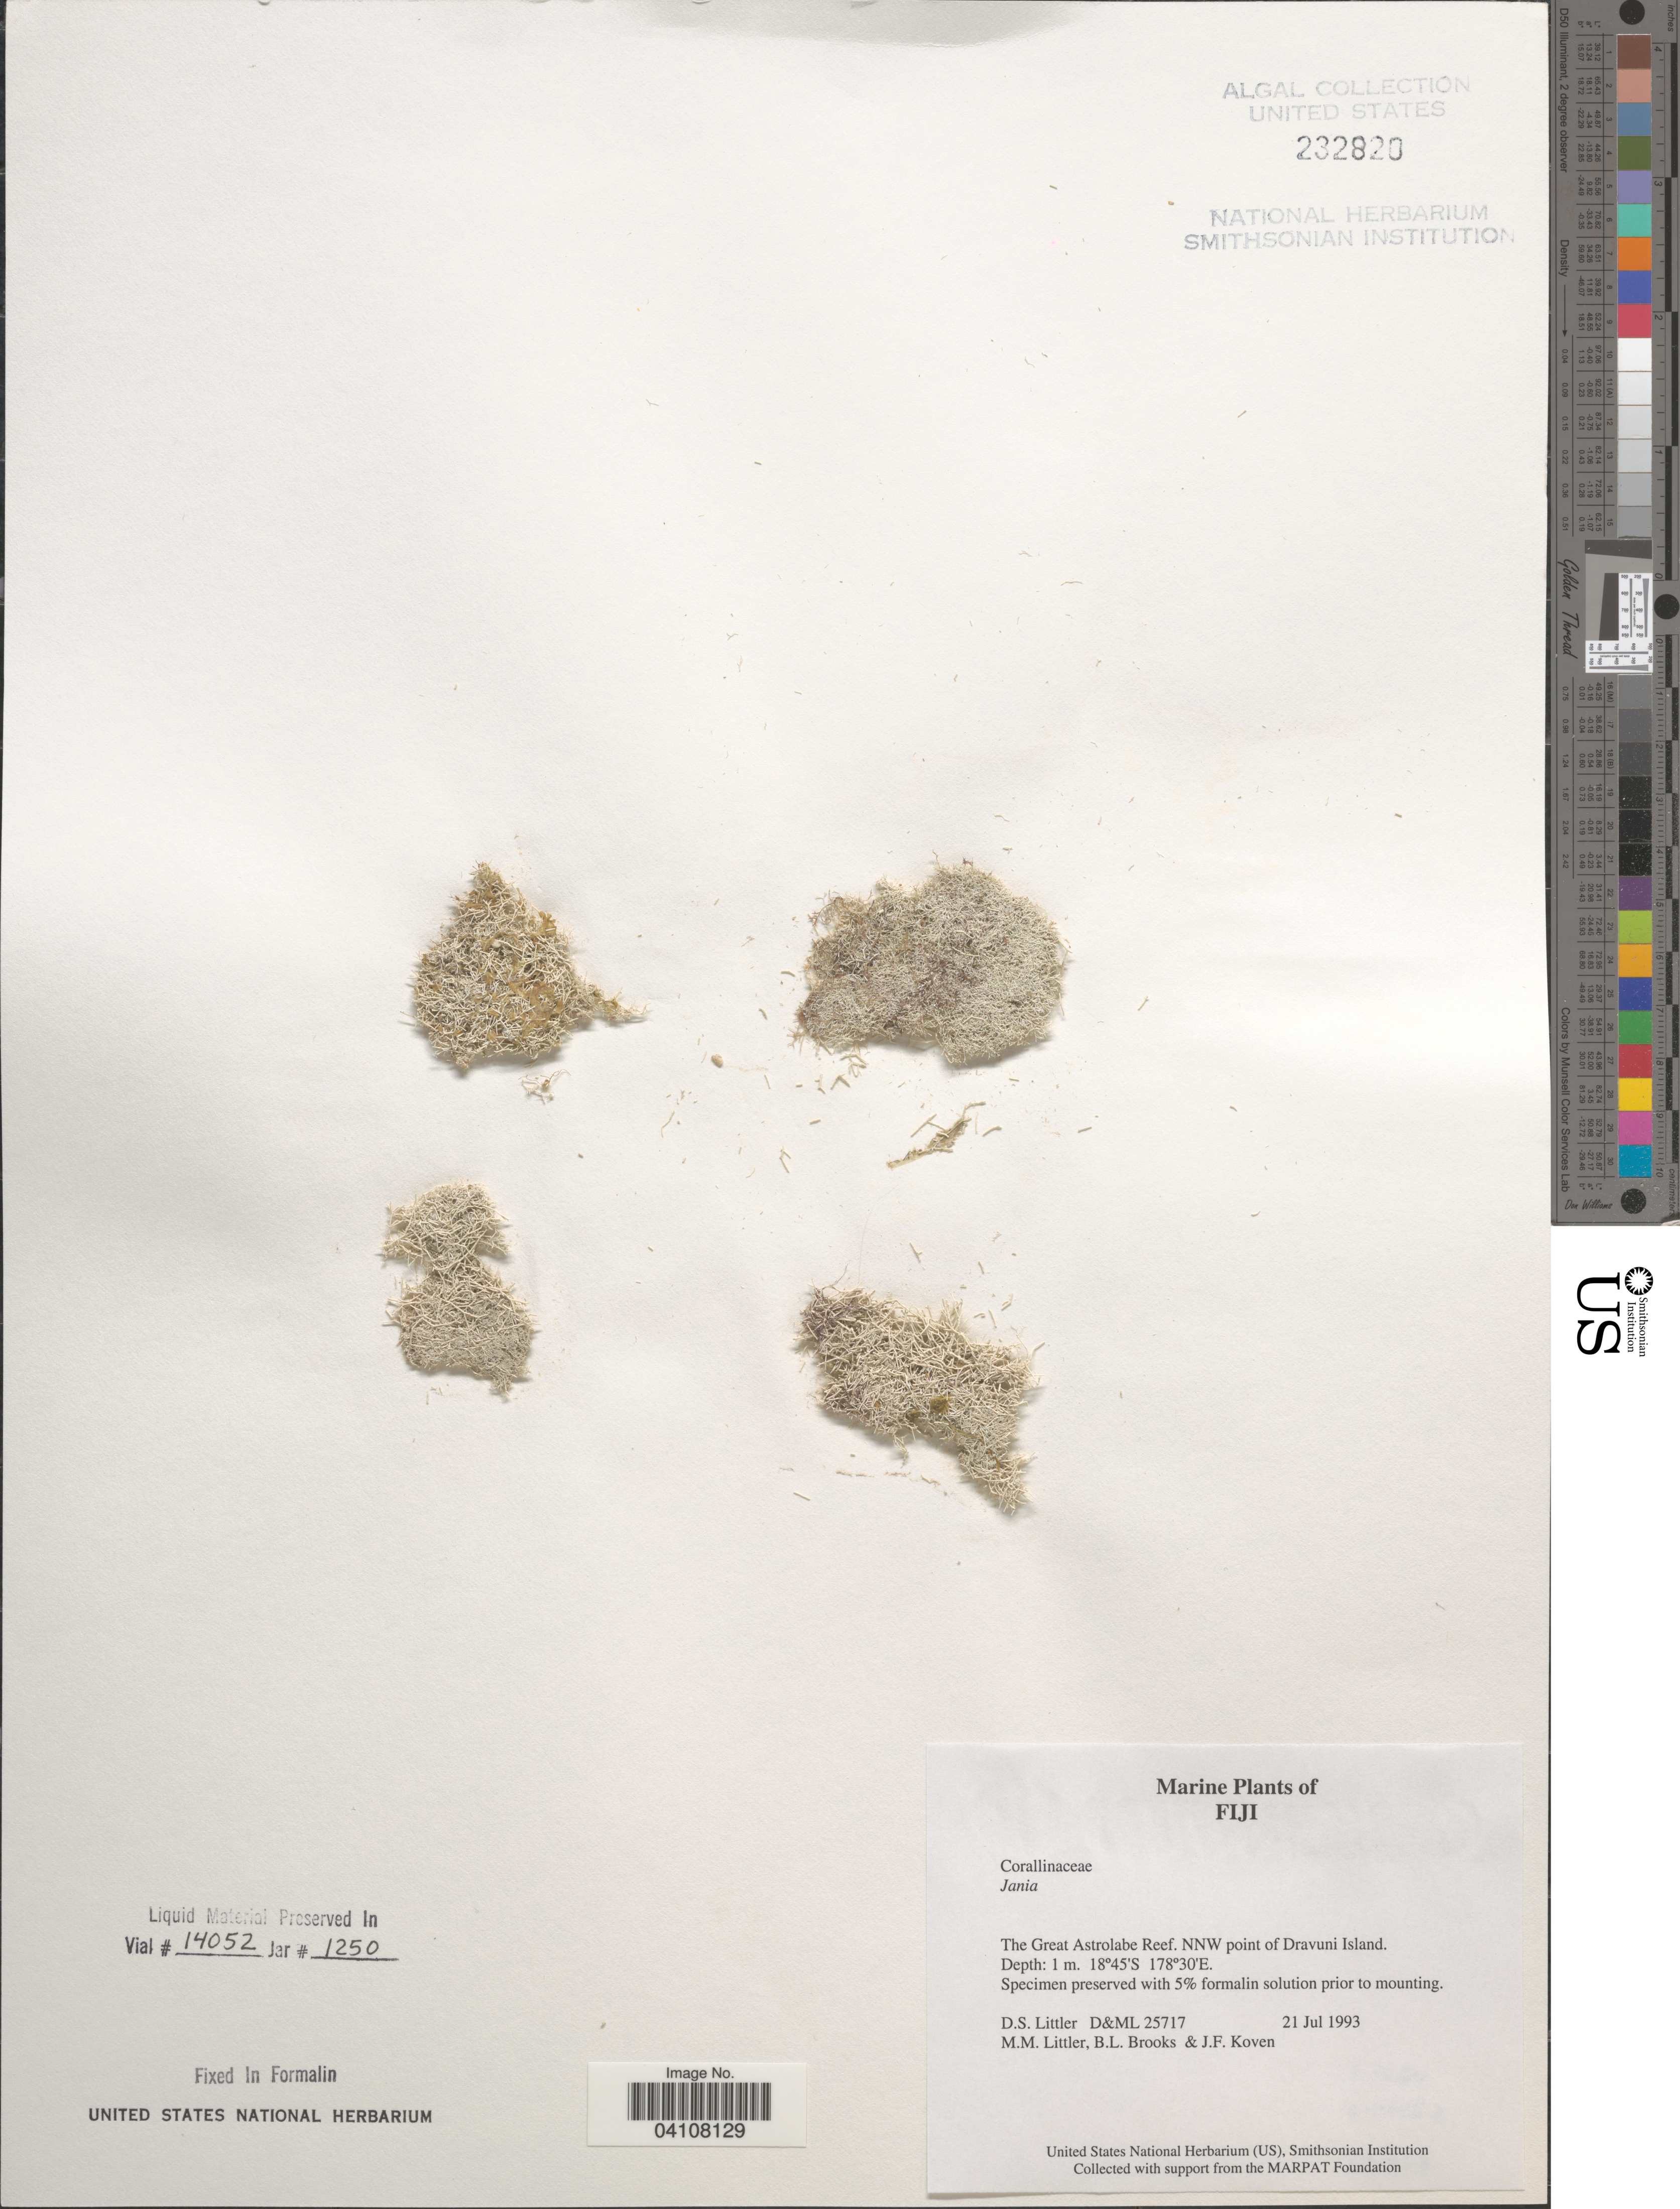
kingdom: Plantae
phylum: Rhodophyta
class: Florideophyceae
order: Corallinales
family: Corallinaceae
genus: Jania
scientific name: Jania sp.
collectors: D. S. Littler, B. Brooks & J. Koven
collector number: D&ML25717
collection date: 1993-07-21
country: Fiji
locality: The Great Astrolabe Reef. NNW point of Dravuni Island.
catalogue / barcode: US 232820